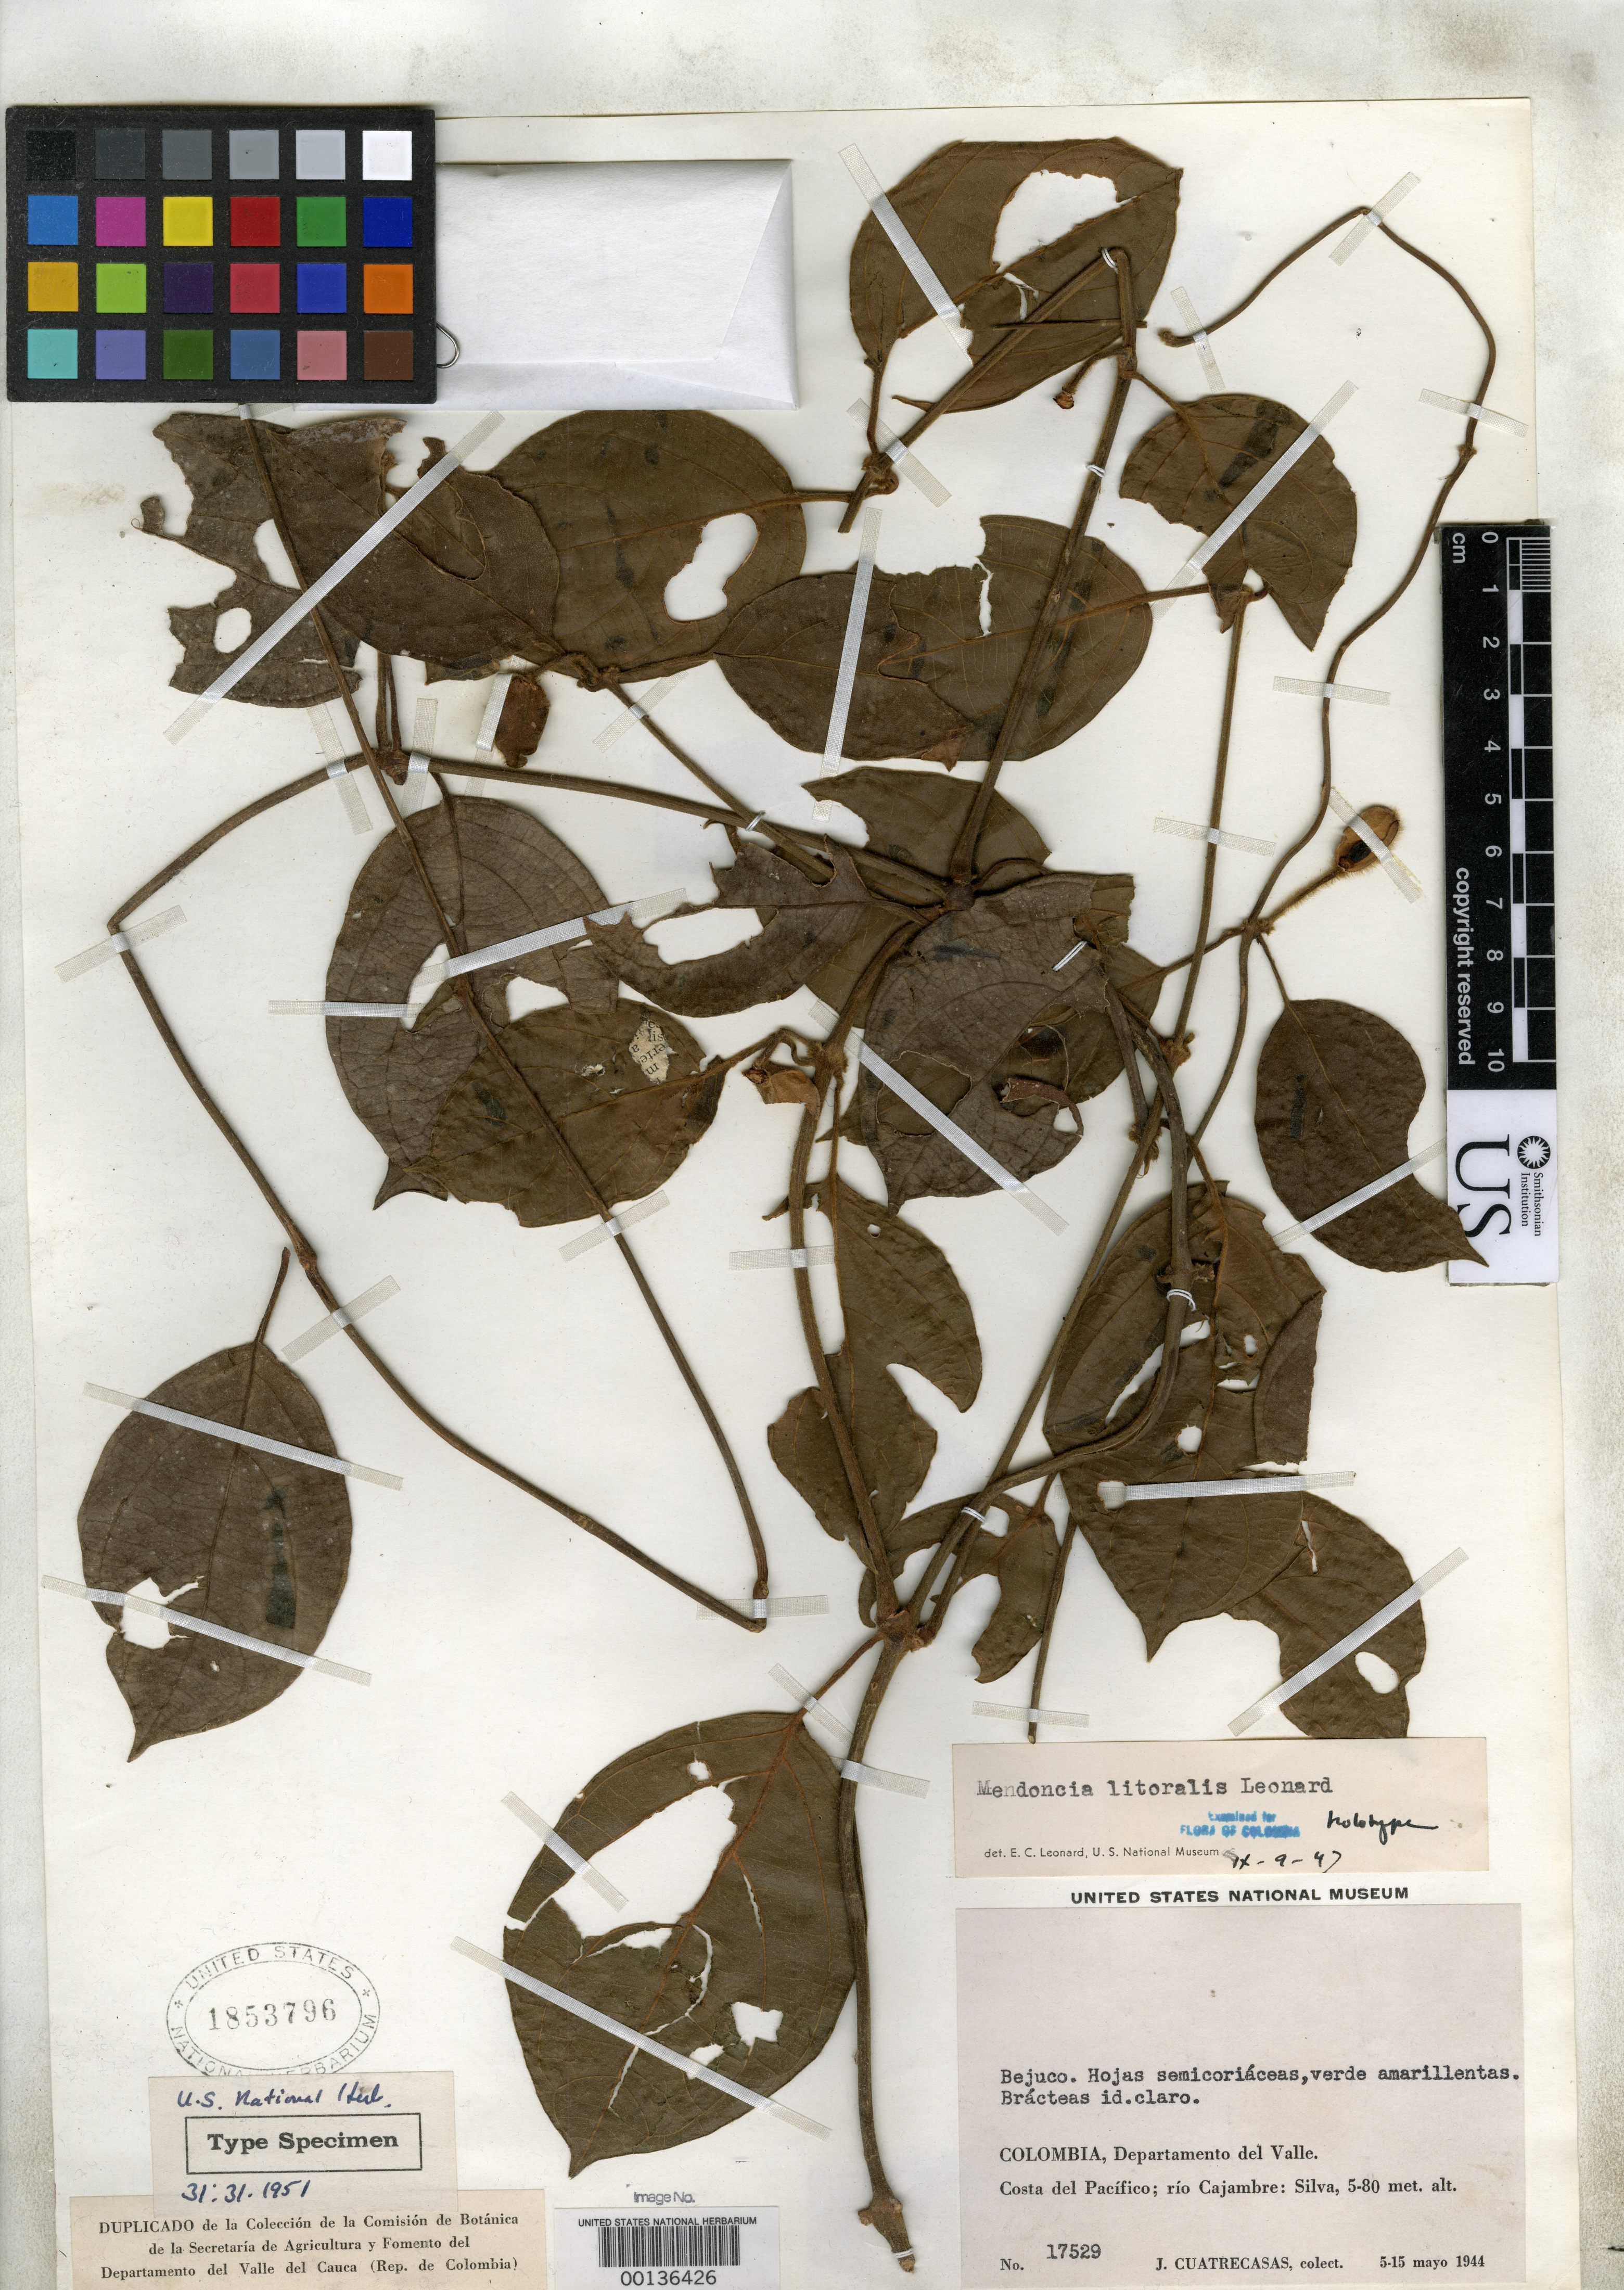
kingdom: Plantae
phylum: Tracheophyta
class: Magnoliopsida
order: Lamiales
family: Acanthaceae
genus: Mendoncia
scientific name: Mendoncia litoralis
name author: Leonard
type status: Holotype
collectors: J. Cuatrecasas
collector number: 17529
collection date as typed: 05 May 1944 to 15 May 1944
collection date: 1944-05-05/1944-05-15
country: Colombia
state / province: Valle del Cauca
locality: Silva, Rio Cajambre, near Pacific Coast.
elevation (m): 5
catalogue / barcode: US 1853796